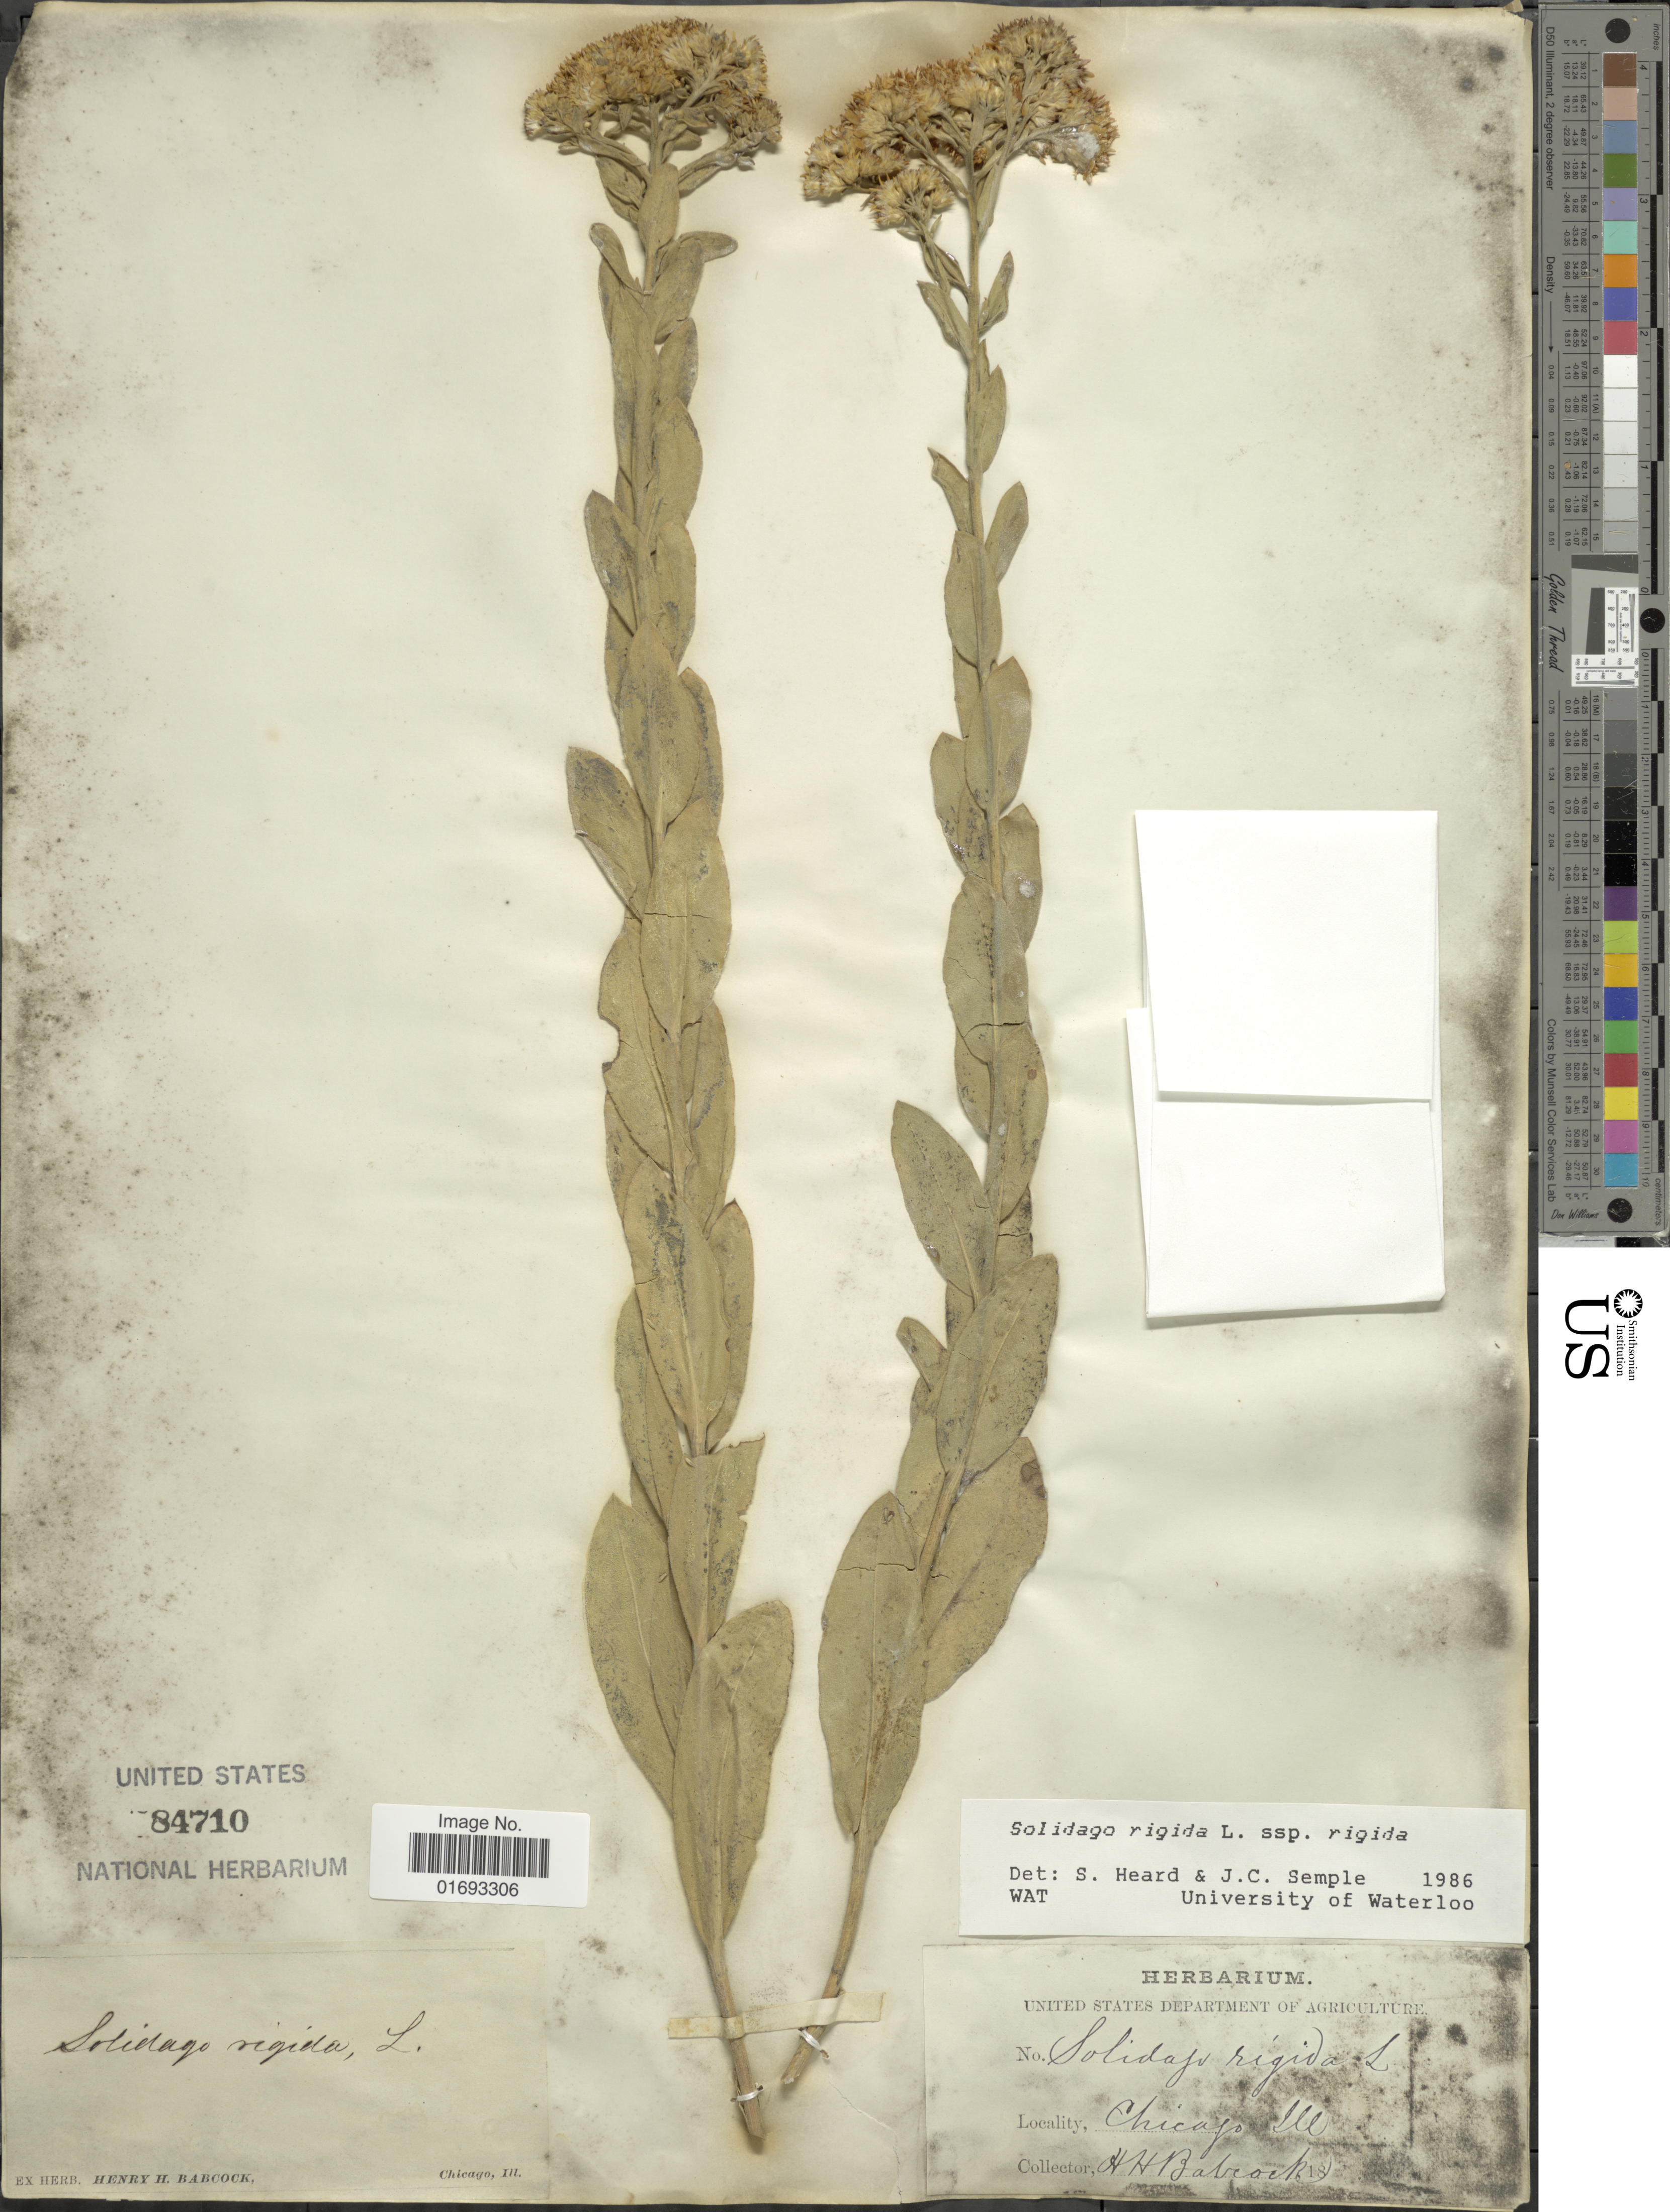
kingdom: Plantae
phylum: Tracheophyta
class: Magnoliopsida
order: Asterales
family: Asteraceae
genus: Oligoneuron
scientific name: Oligoneuron rigidum var. rigidum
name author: (L.) Small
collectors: H. Babcock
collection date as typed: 18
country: United States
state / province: Illinois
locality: Chicago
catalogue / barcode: US 784710